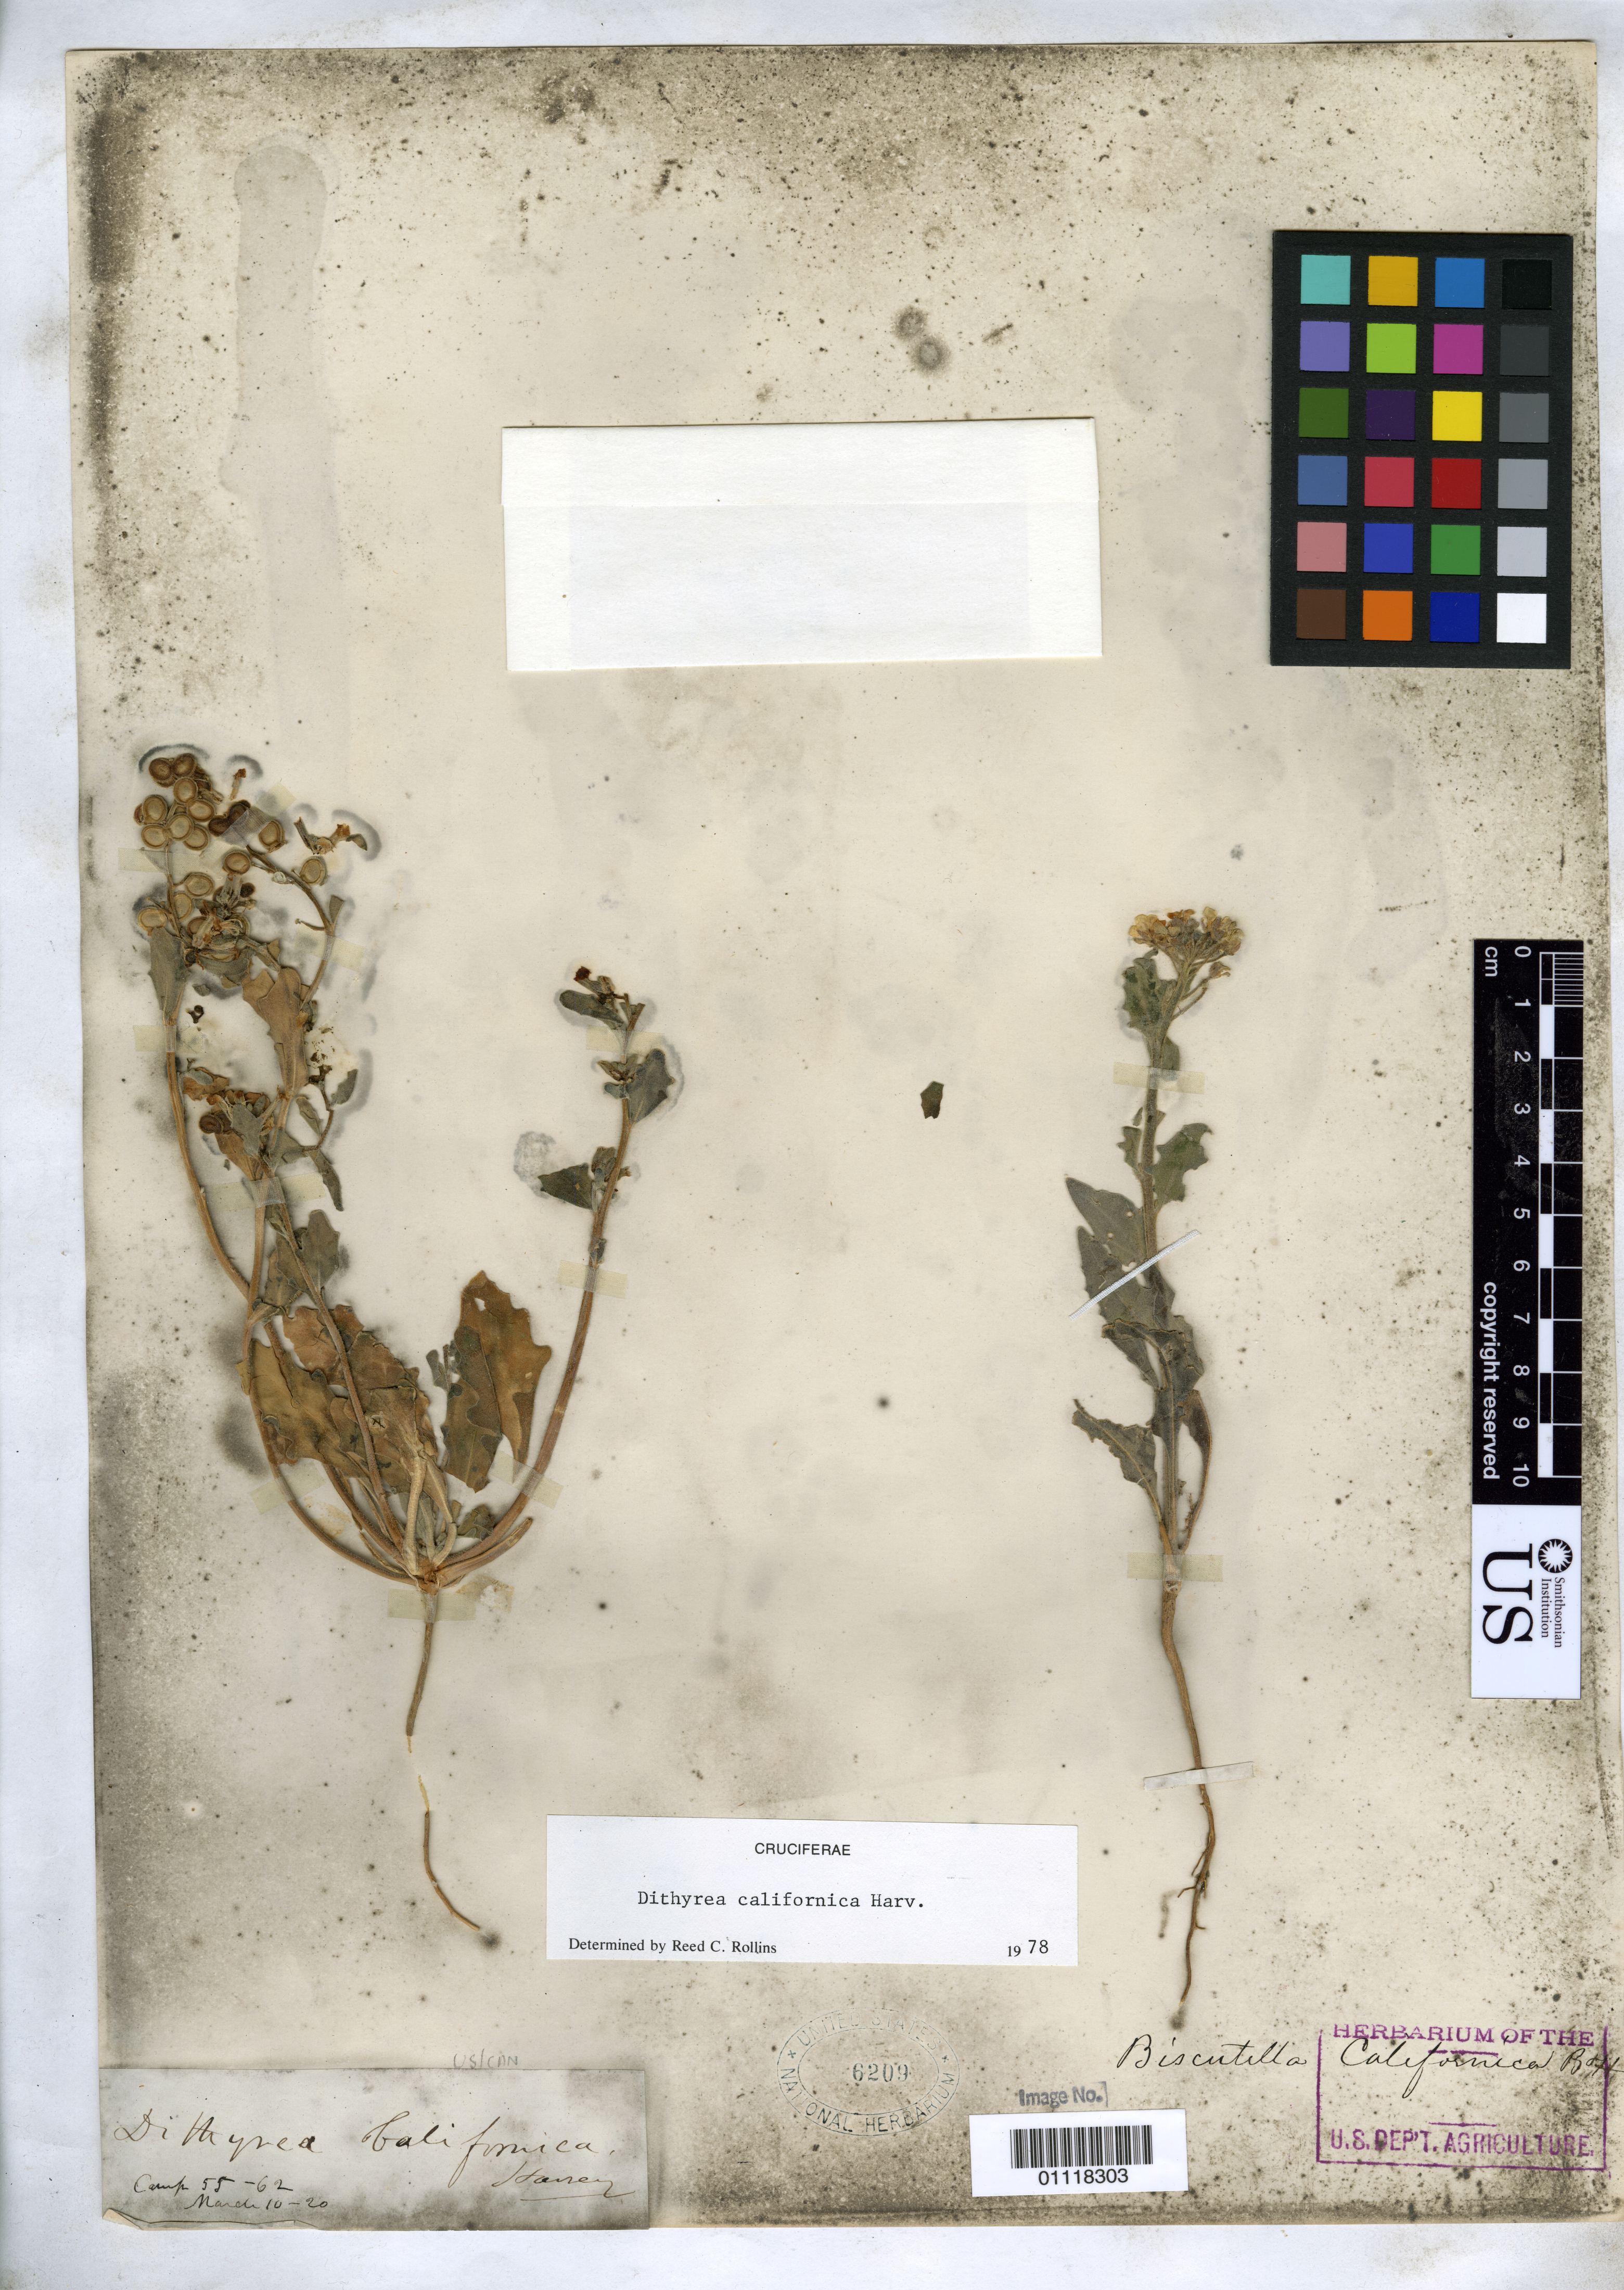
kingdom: Plantae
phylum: Tracheophyta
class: Magnoliopsida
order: Brassicales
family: Brassicaceae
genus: Dithyrea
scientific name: Dithyrea californica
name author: Harv.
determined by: Rollins, Reed C., (GH), Harvard University Herbaria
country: United States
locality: Camp 55-62.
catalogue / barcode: US 6209